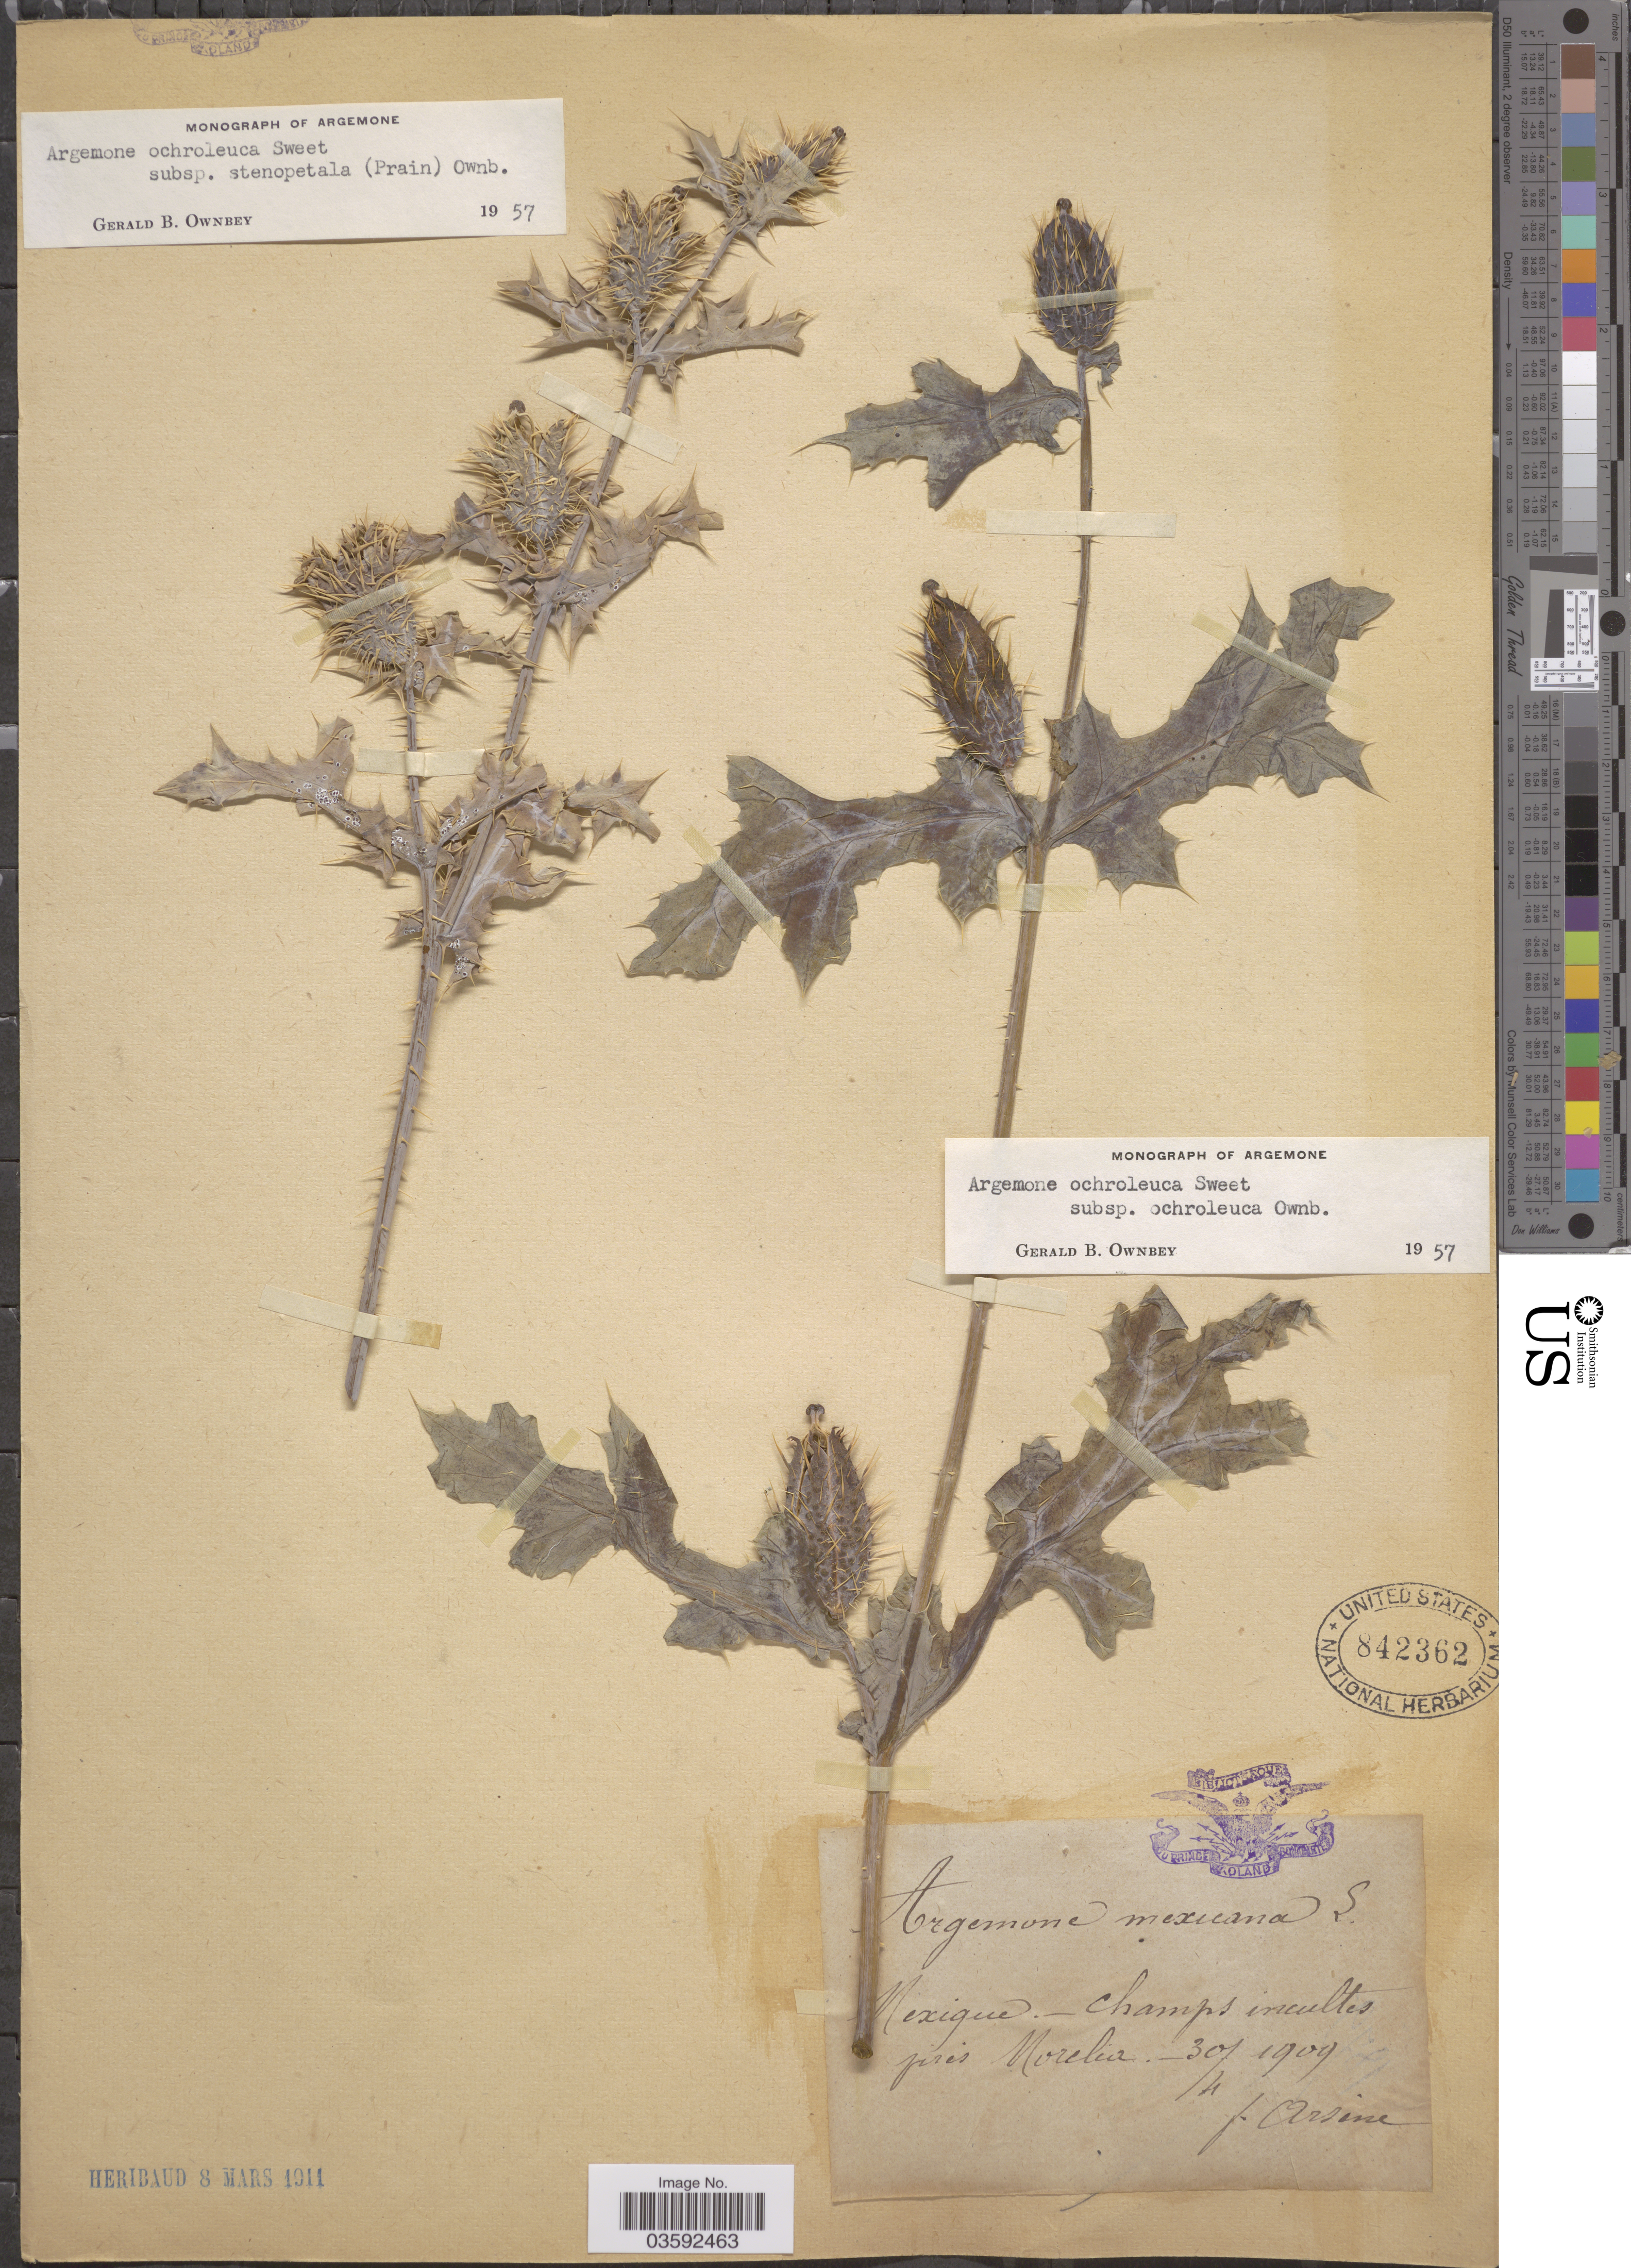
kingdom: Plantae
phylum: Tracheophyta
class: Magnoliopsida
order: Ranunculales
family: Papaveraceae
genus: Argemone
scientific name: Argemone ochroleuca subsp. ochroleuca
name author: Sweet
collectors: F. Arsène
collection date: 1909-04-30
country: Mexico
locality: Champs incultes prés Morelia.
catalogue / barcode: US 842362